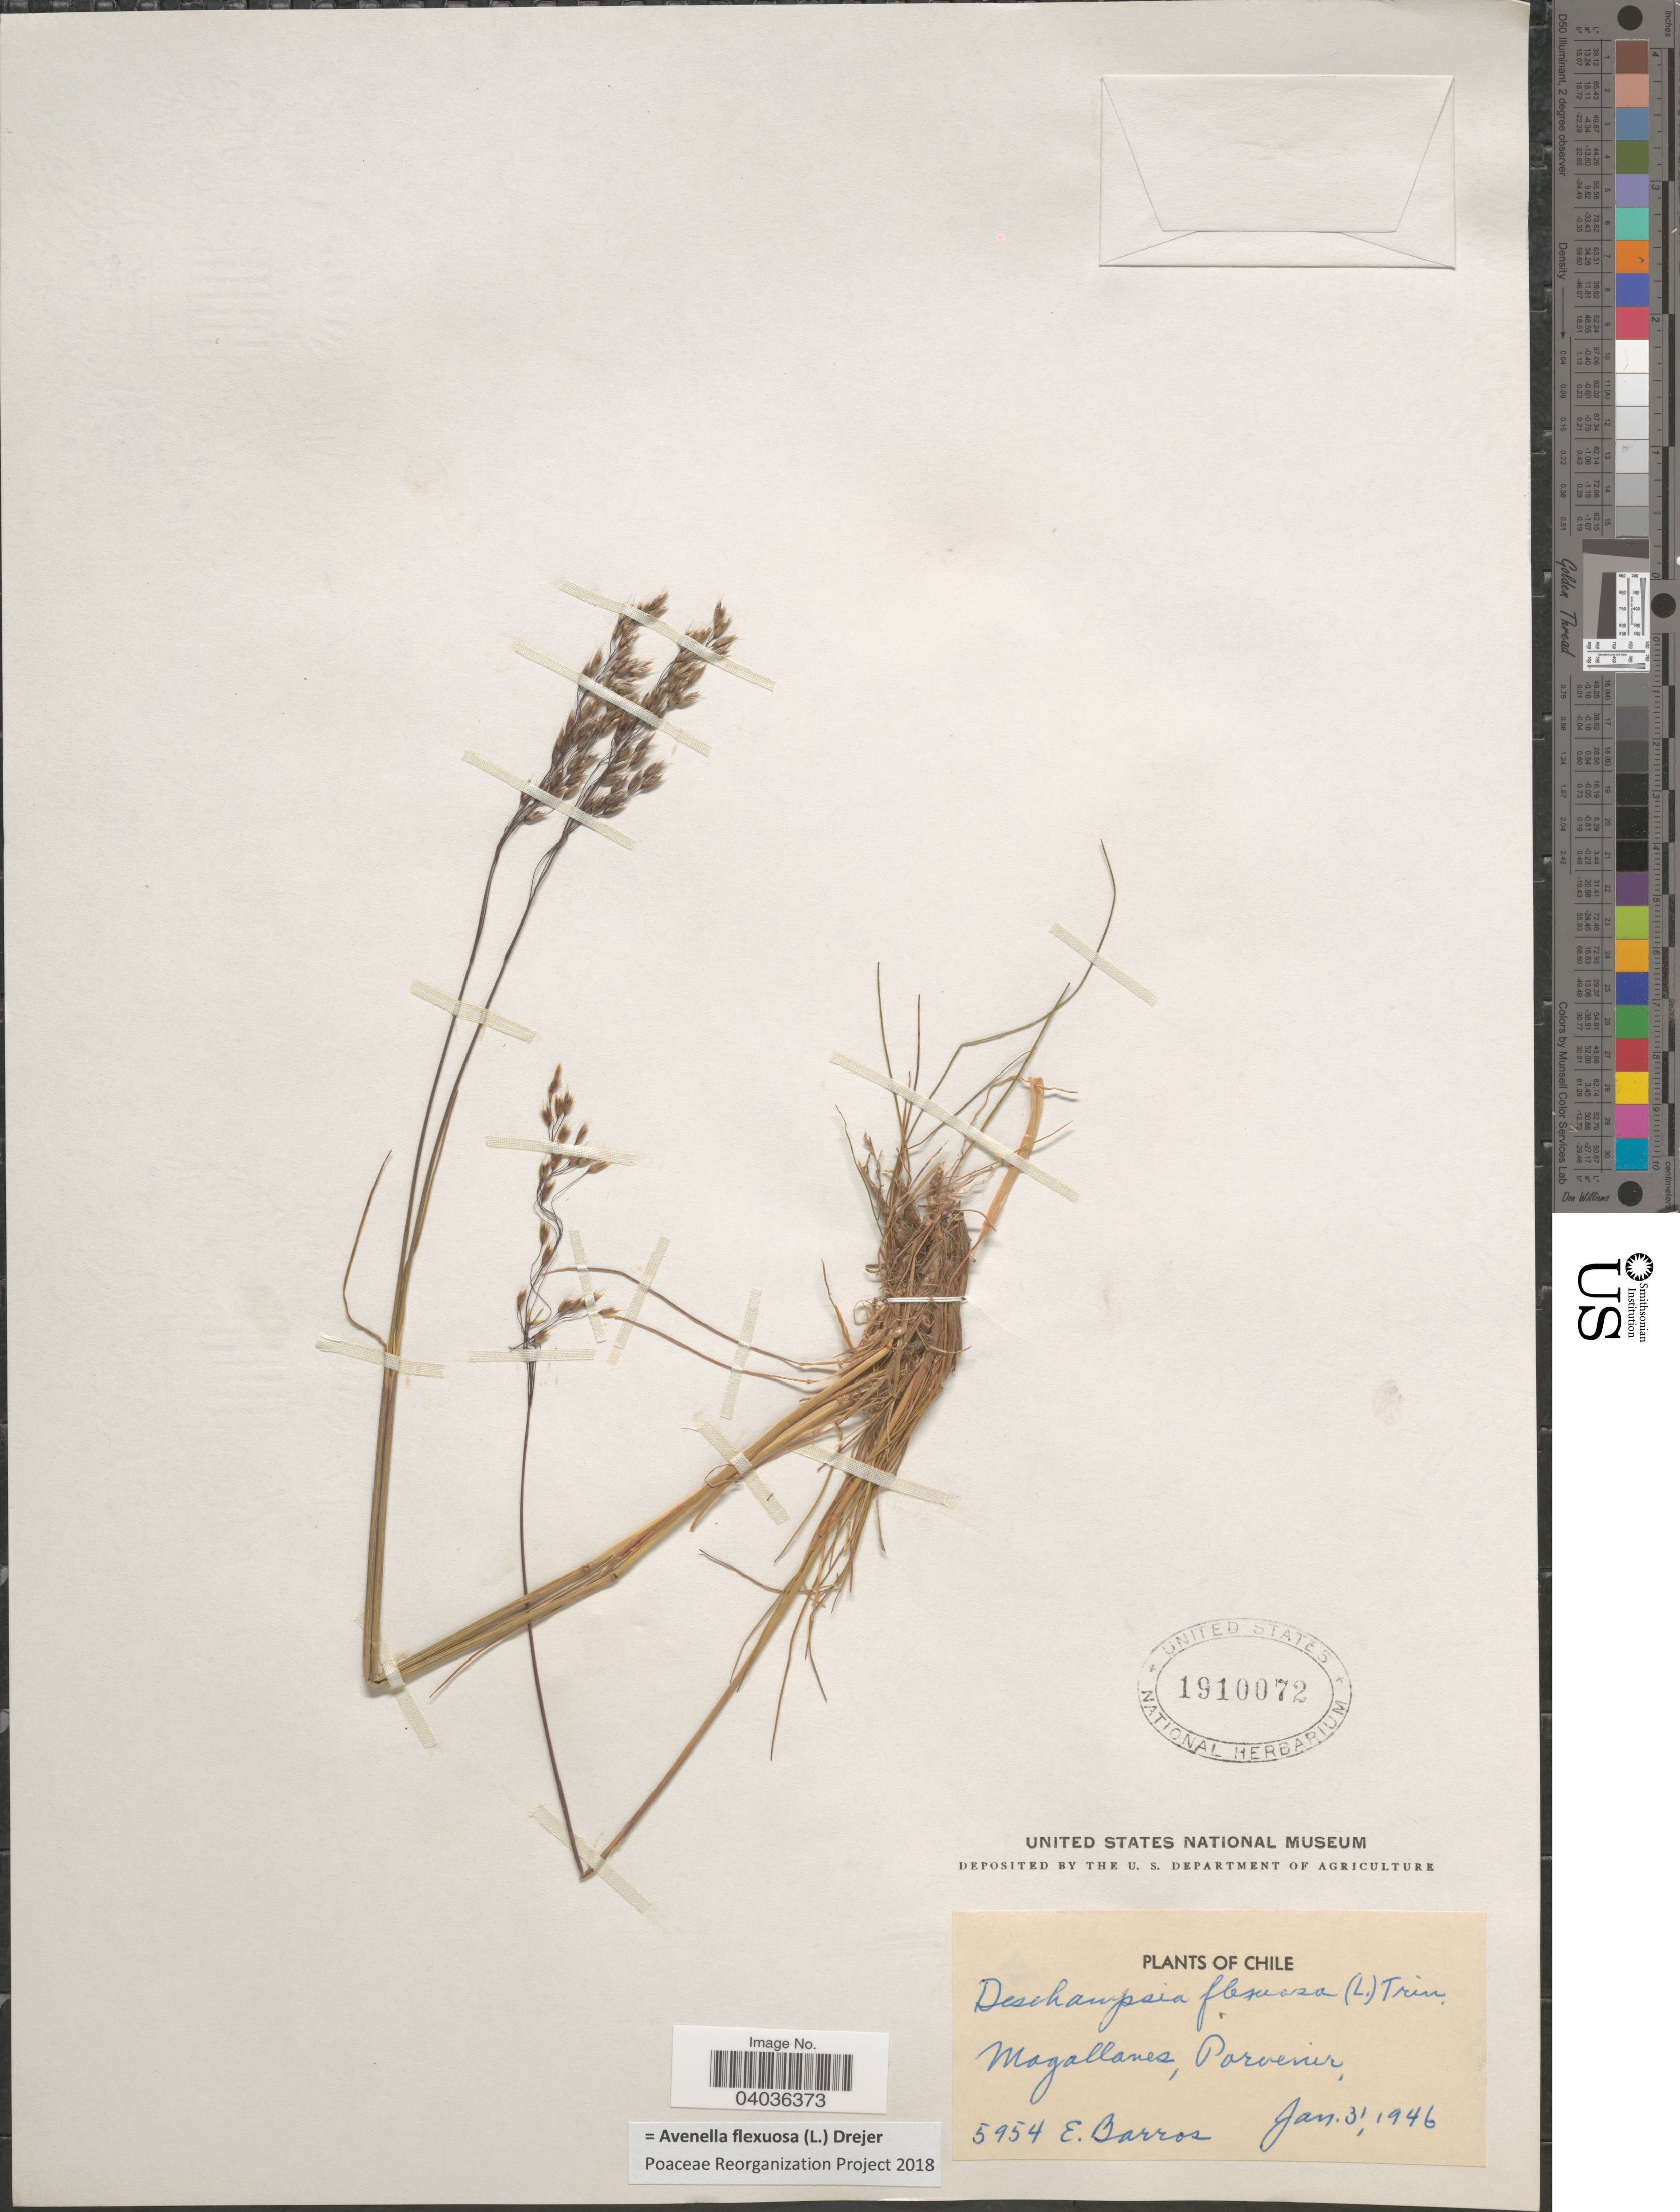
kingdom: Plantae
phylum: Tracheophyta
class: Liliopsida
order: Poales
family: Poaceae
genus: Avenella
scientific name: Avenella flexuosa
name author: (L.) Drejer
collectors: E. Barros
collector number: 5954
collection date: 1946-01-31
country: Chile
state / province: Magallanes y de la Antártica Chilena (XII)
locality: Magallanes, Porvenir.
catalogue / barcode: US 1910072